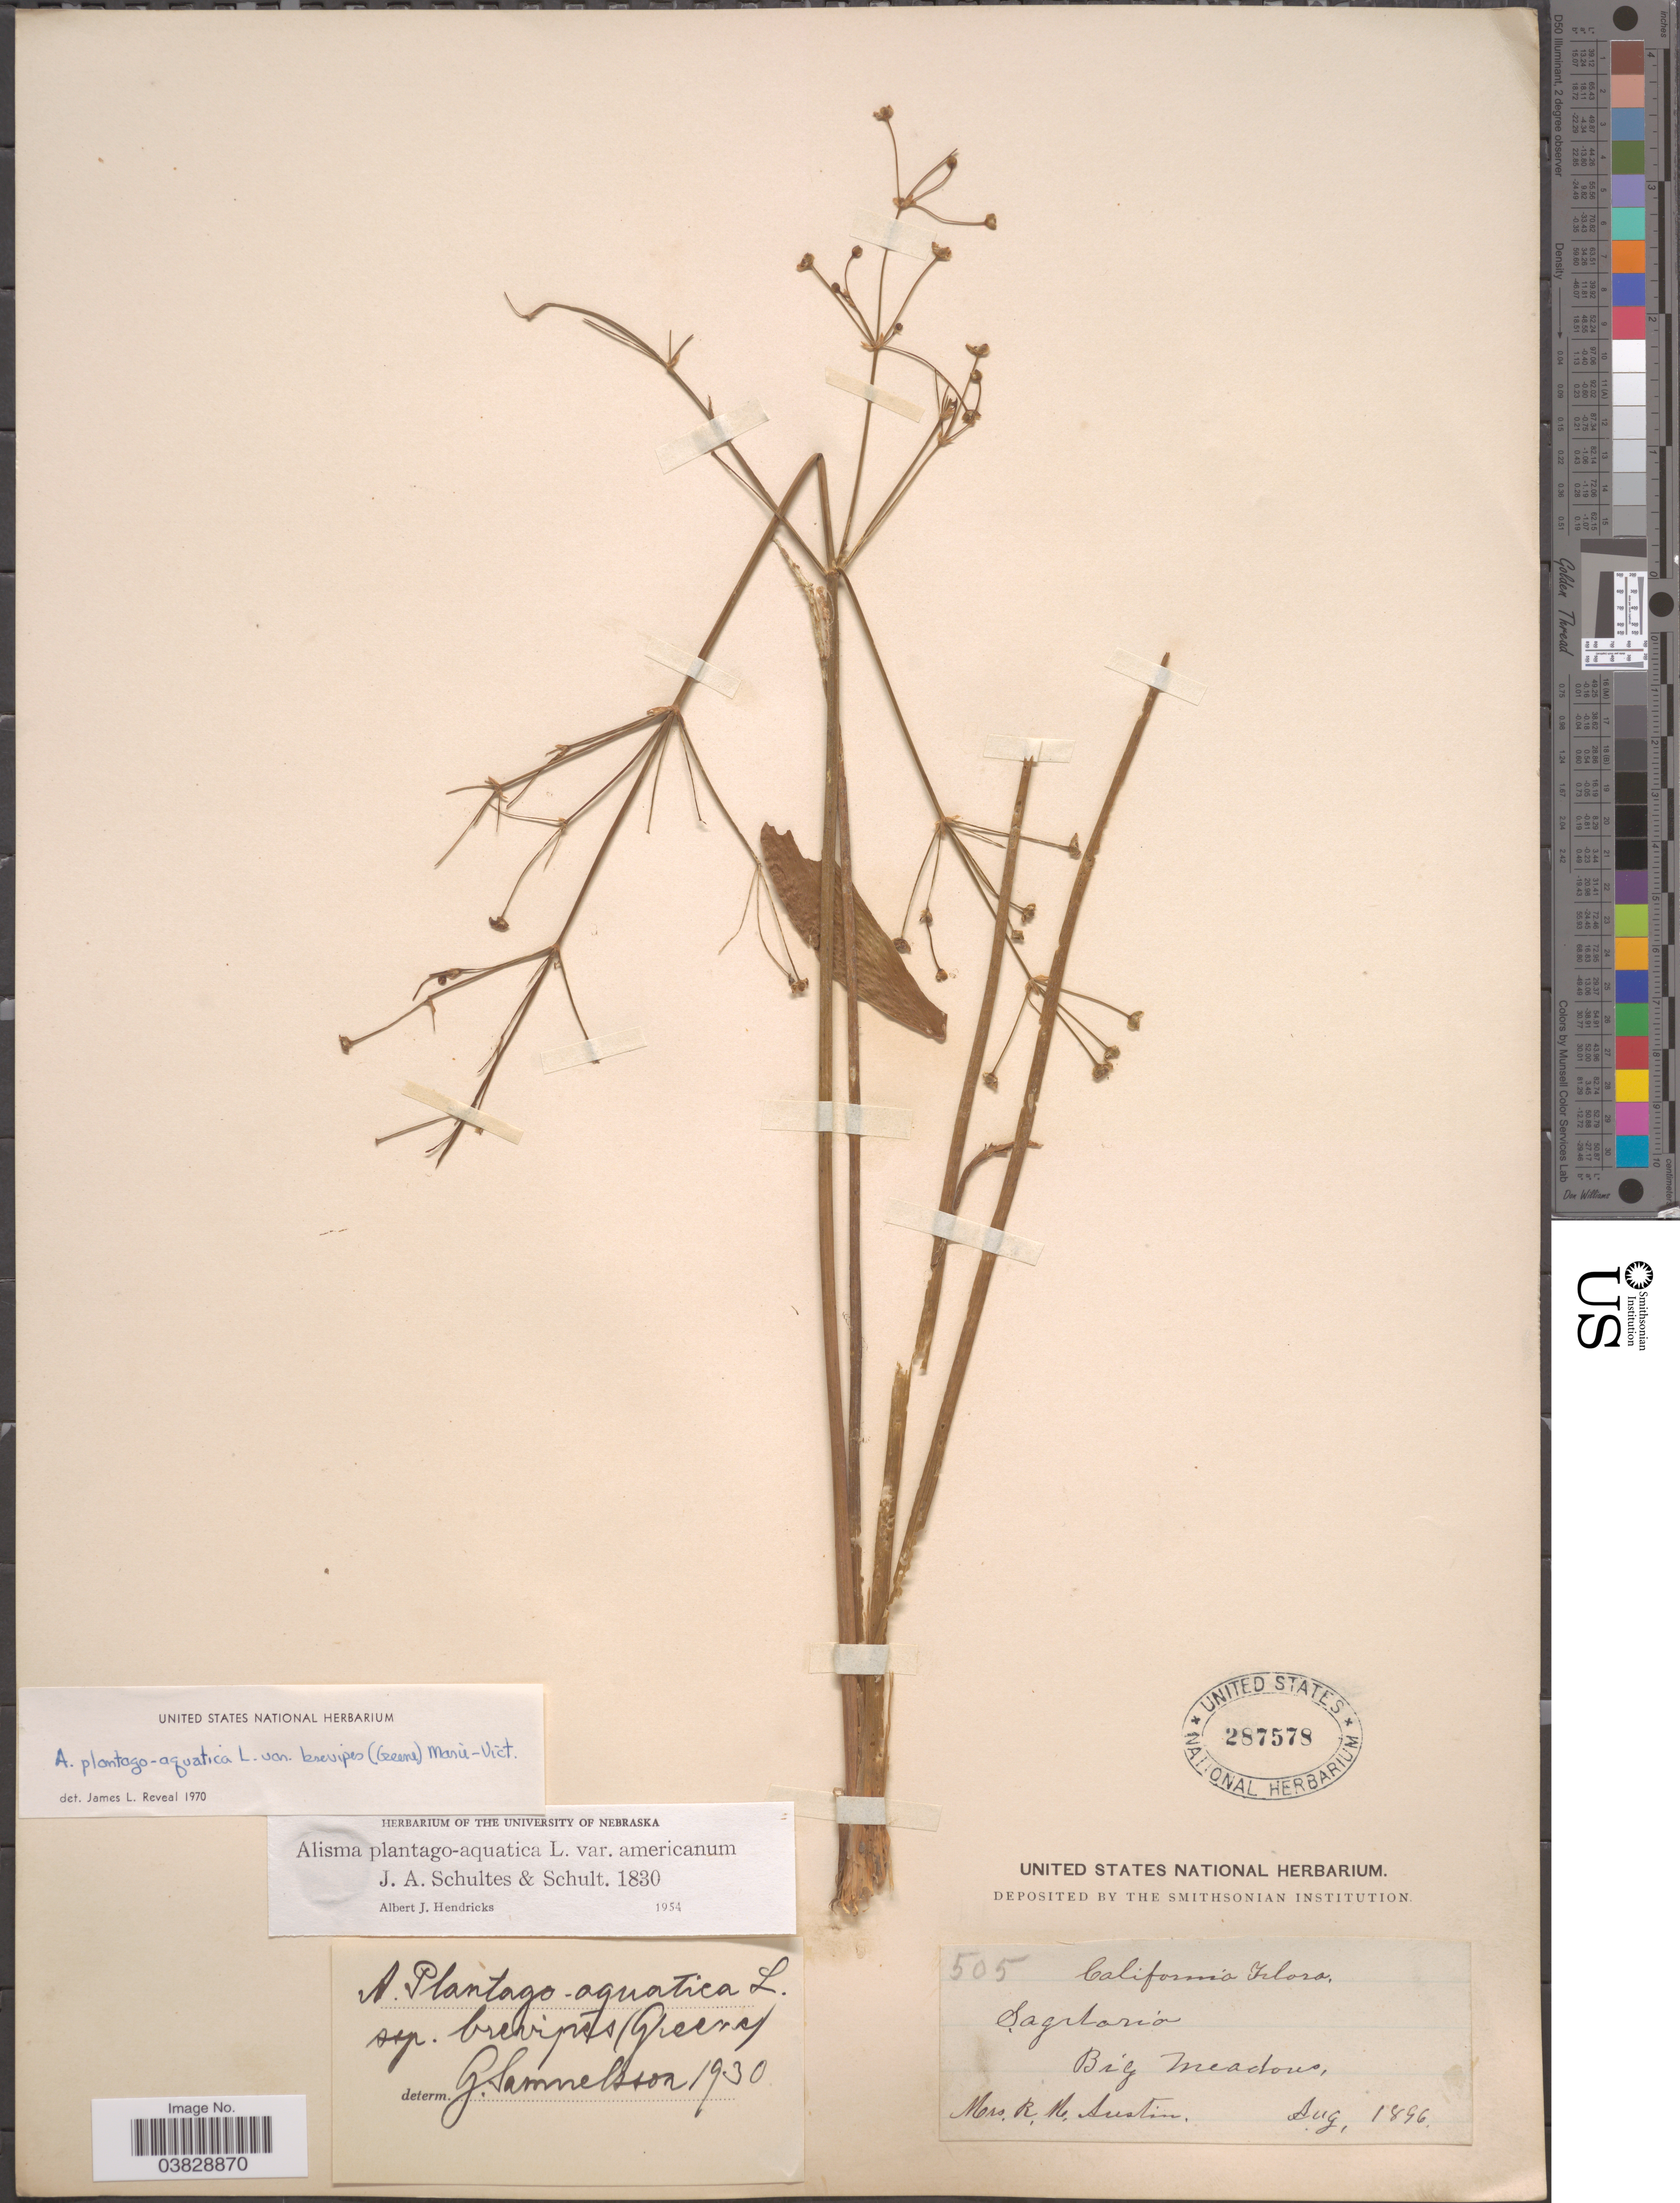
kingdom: Plantae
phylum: Tracheophyta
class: Liliopsida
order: Alismatales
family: Alismataceae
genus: Alisma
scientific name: Alisma plantago-aquatica var. americanum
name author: L.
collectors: R. Austin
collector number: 505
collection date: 1896-08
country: United States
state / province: California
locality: Big Meadow.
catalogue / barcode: US 287578